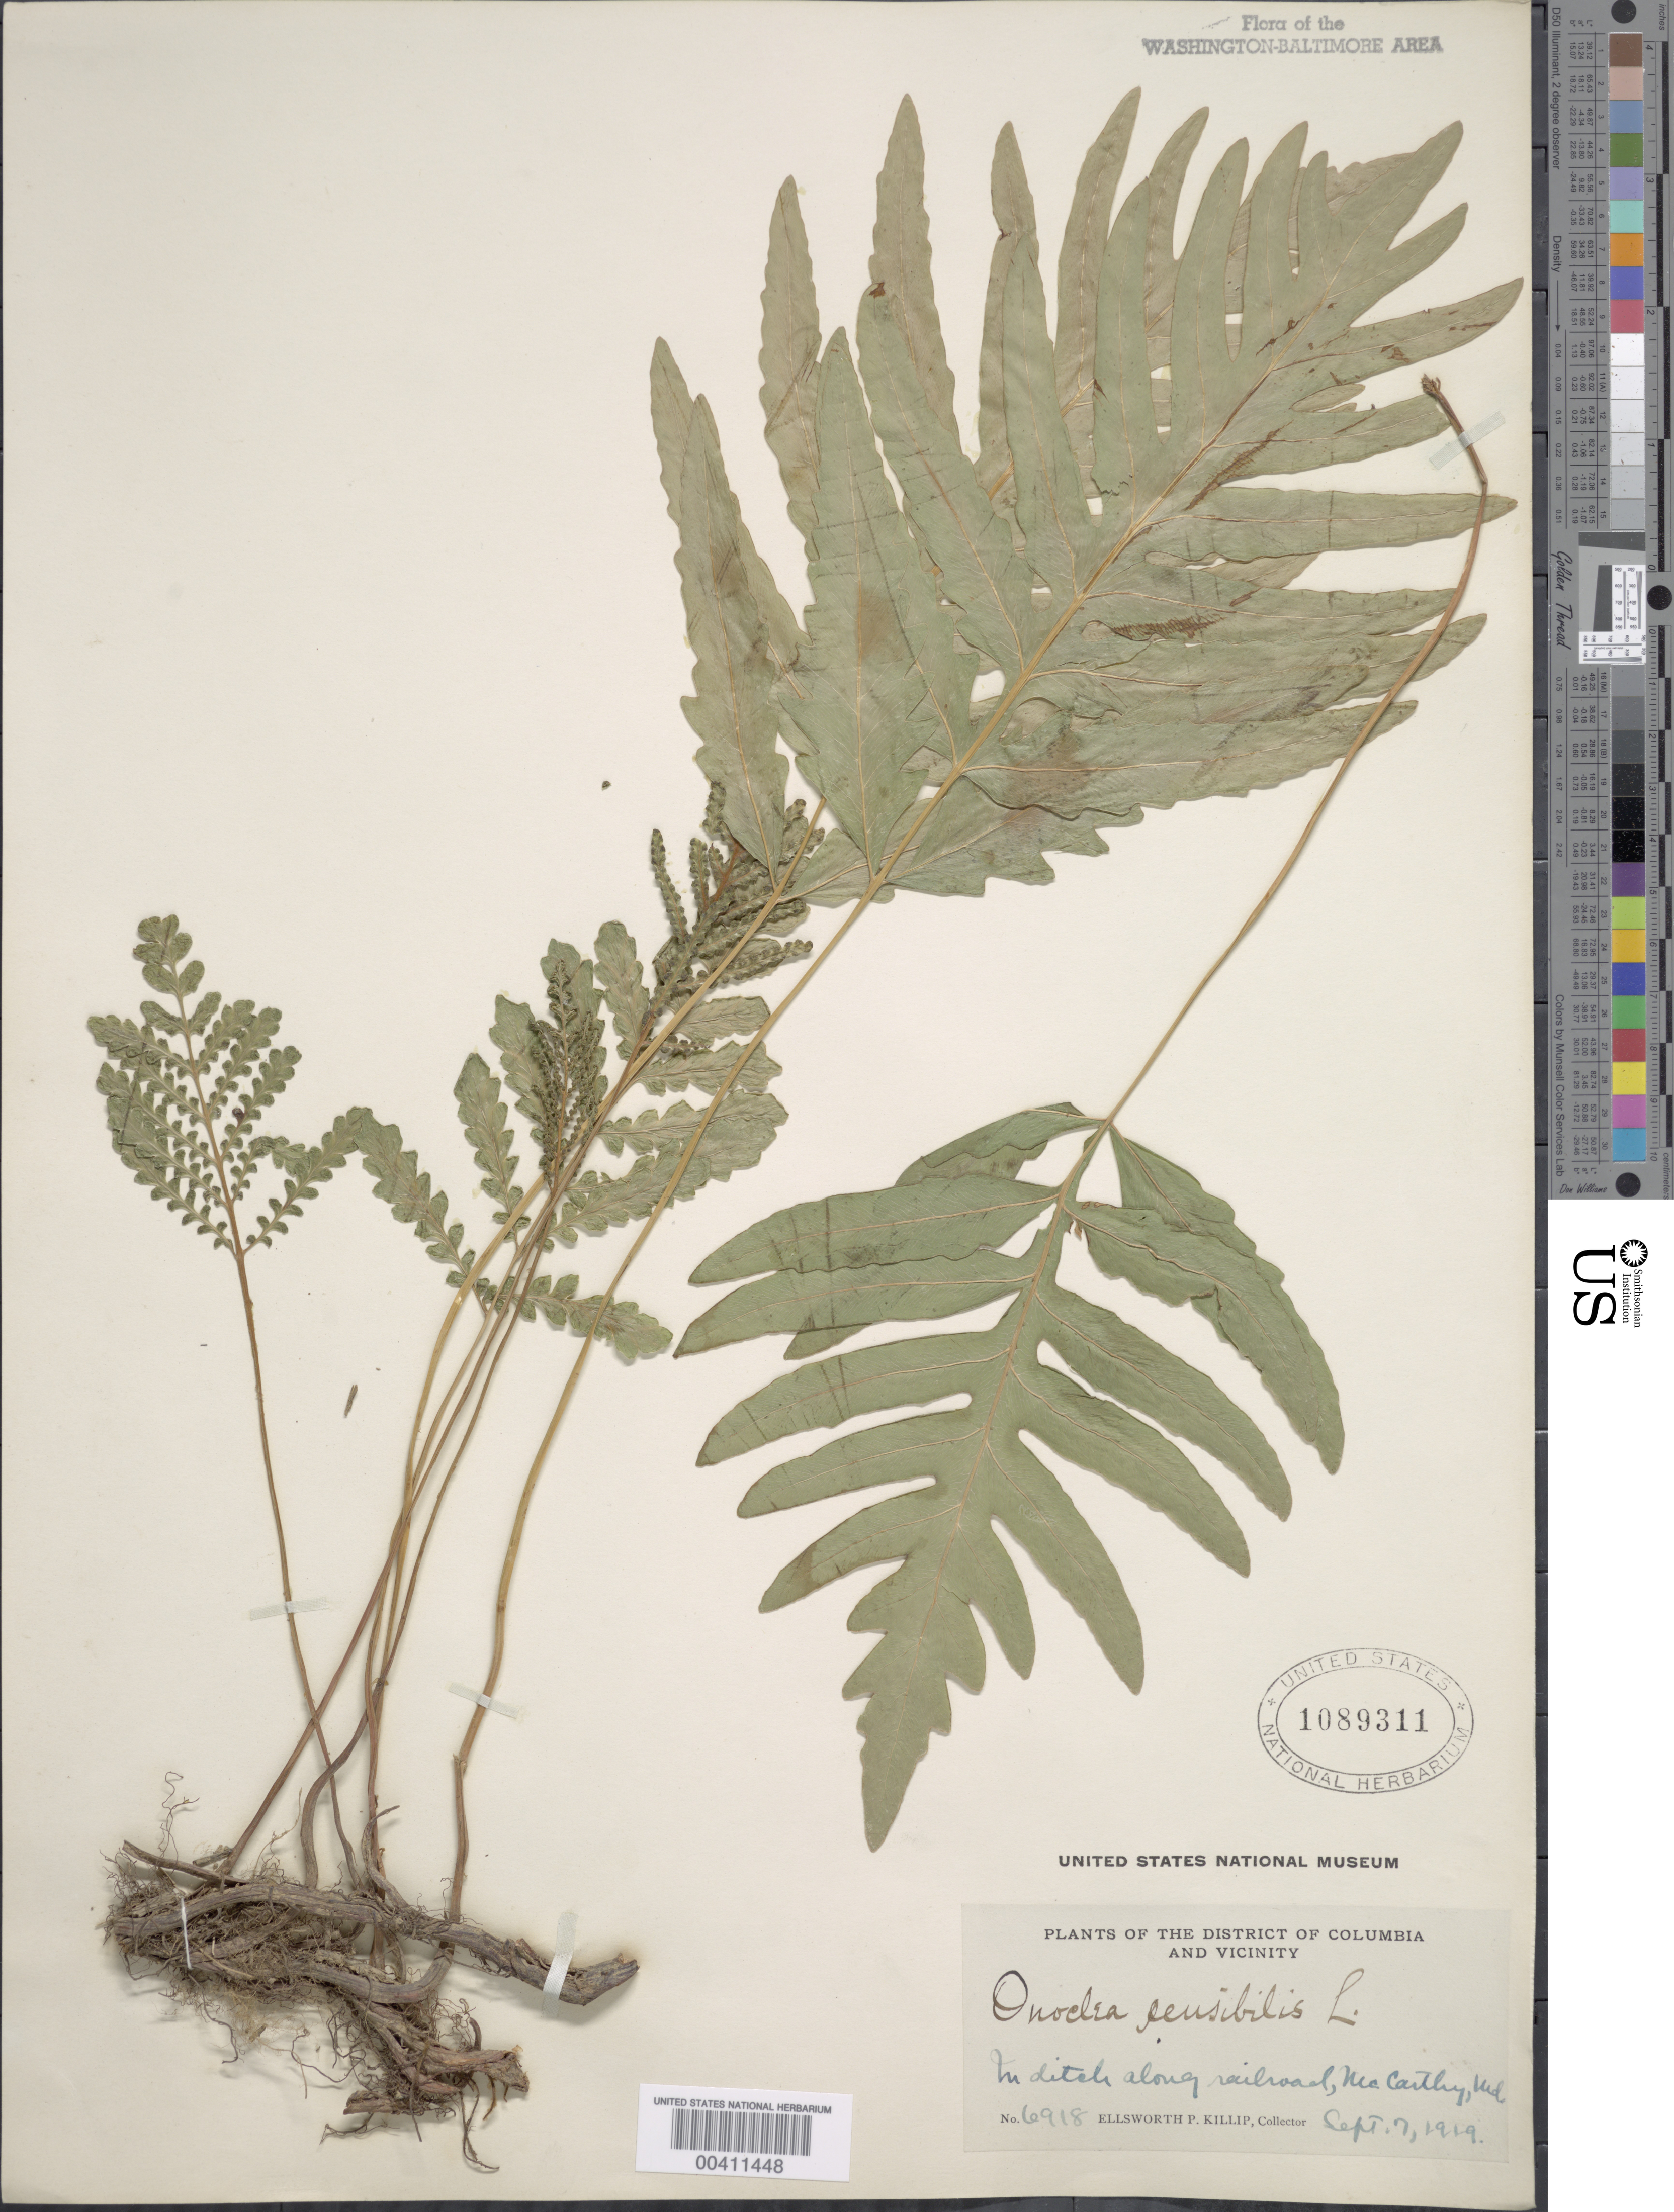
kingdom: Plantae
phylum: Tracheophyta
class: Polypodiopsida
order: Polypodiales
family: Onocleaceae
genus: Onoclea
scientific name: Onoclea sensibilis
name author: L.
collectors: E. P. Killip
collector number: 6918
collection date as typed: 07 Sep 1919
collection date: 1919-09-07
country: United States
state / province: Maryland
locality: Mccarthy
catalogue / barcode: US 1089311